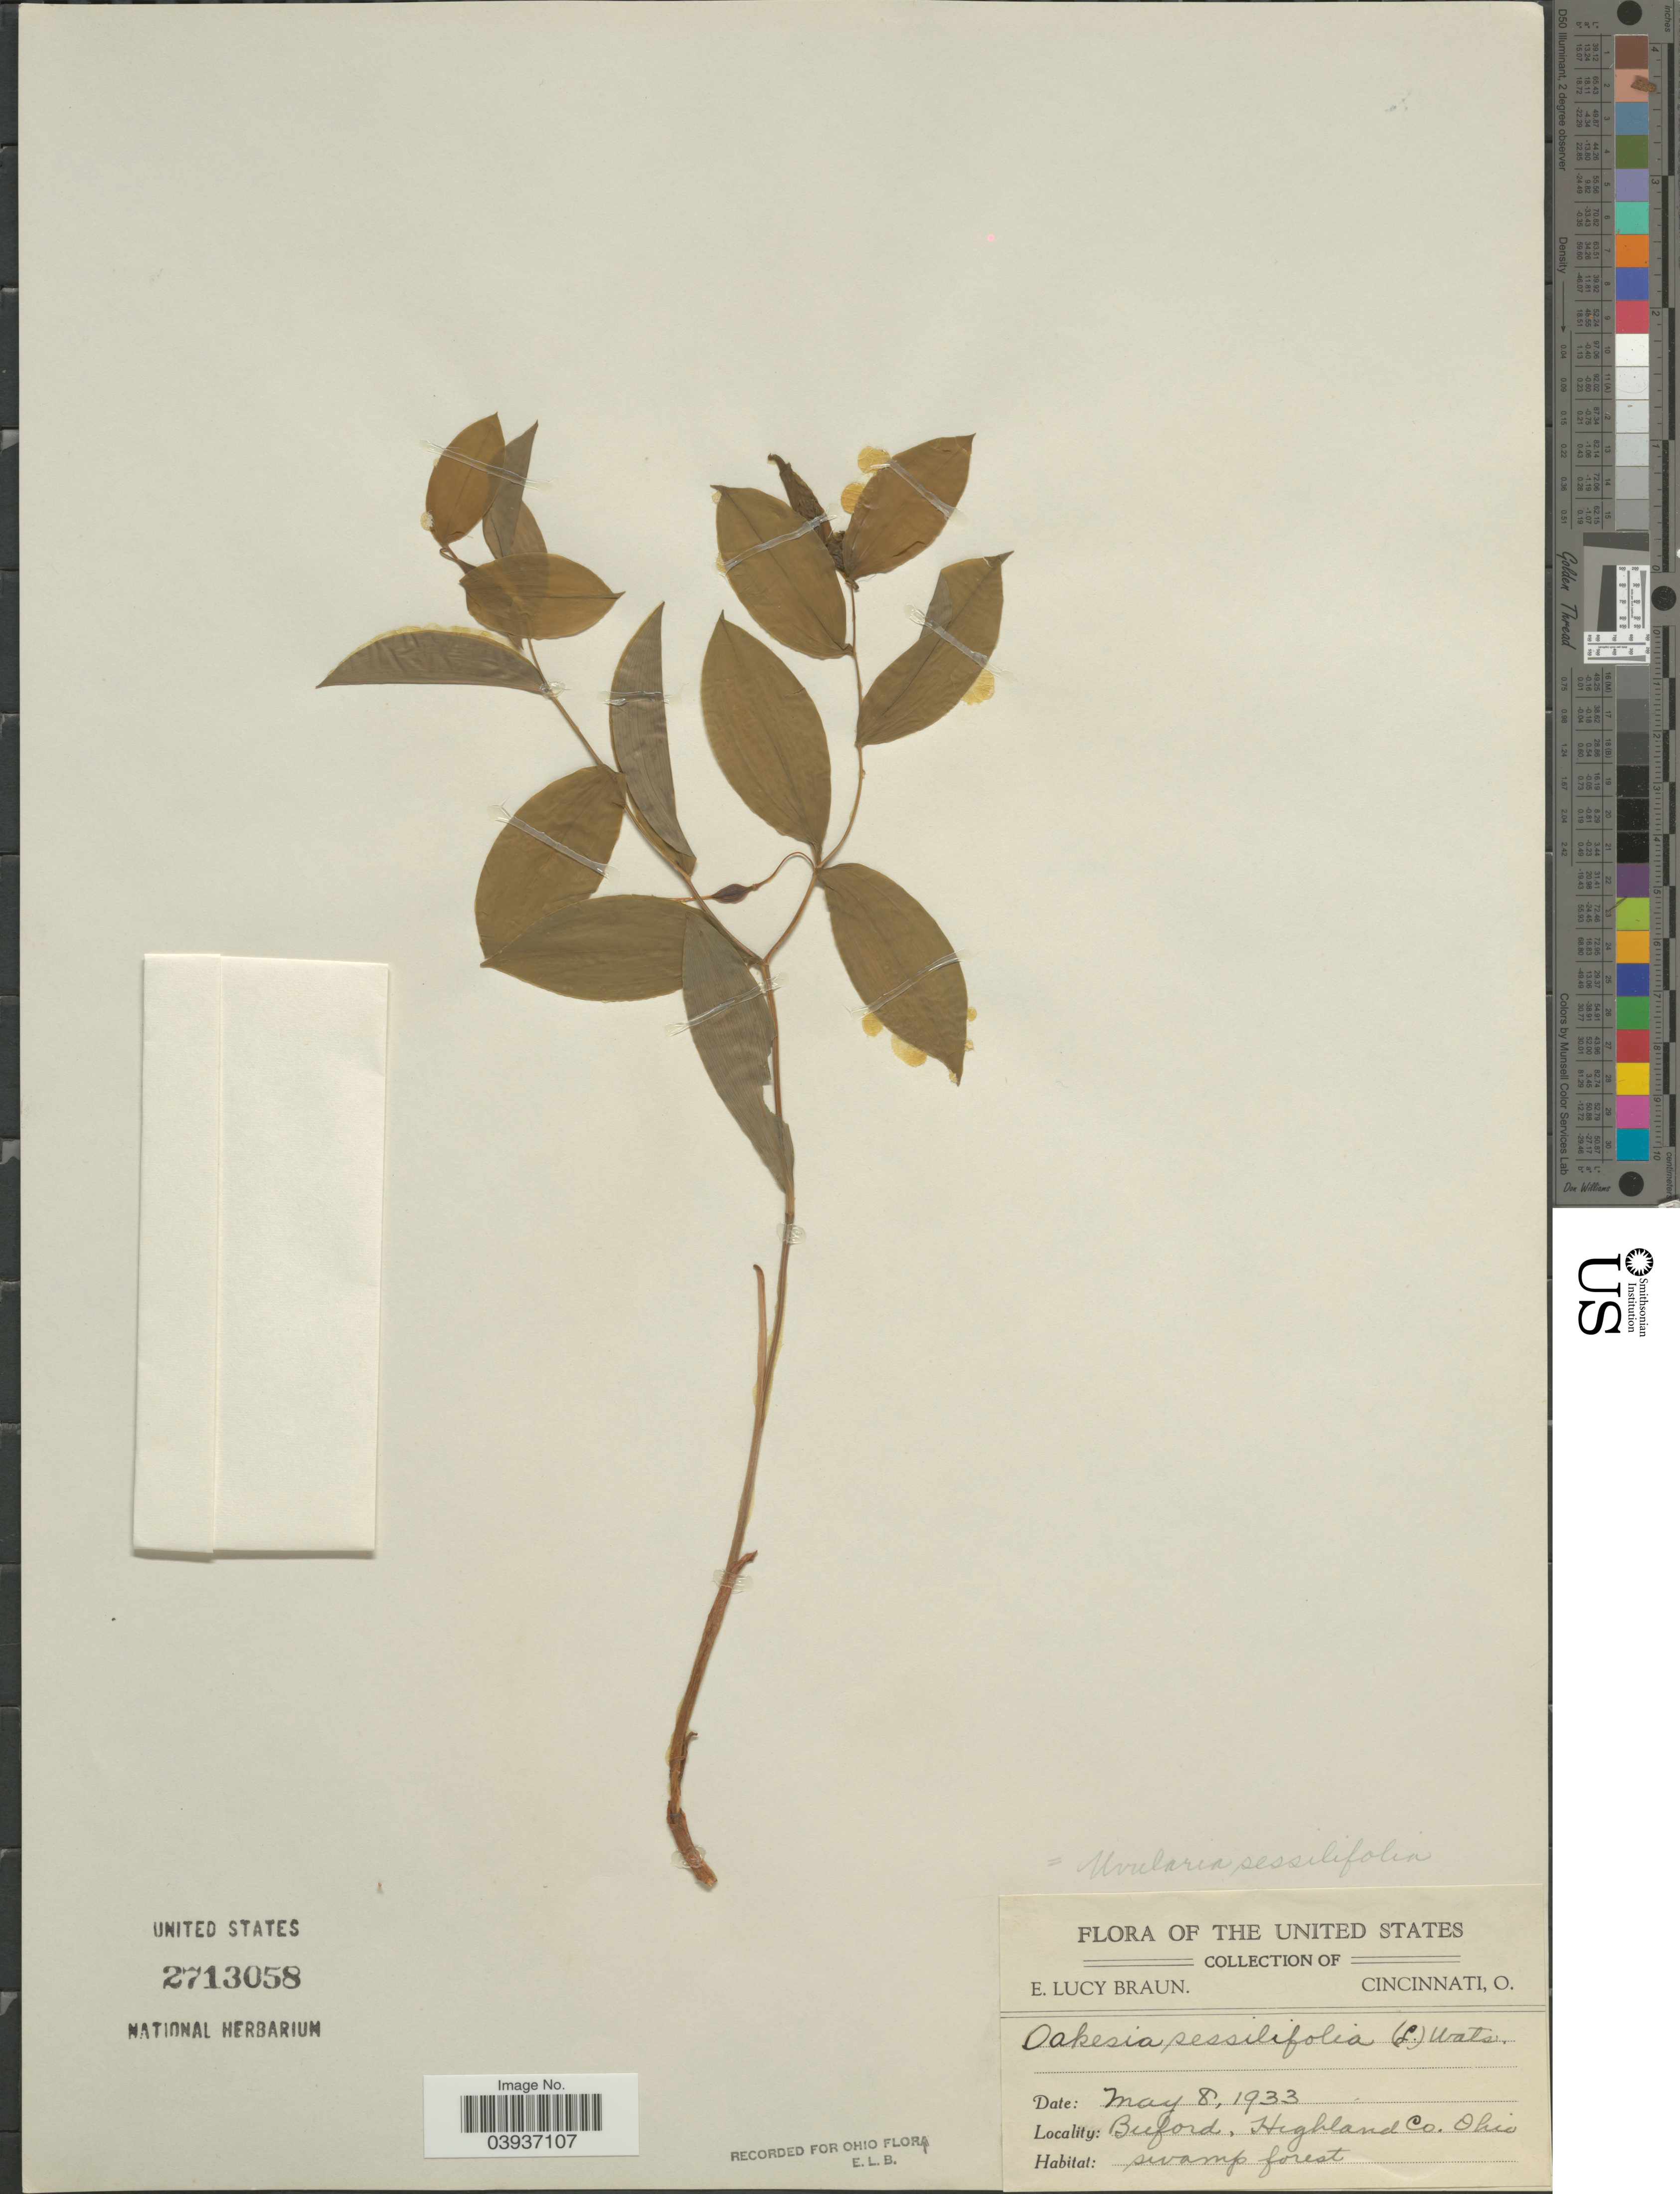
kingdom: Plantae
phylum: Tracheophyta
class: Liliopsida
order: Liliales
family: Colchicaceae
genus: Uvularia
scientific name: Uvularia sessilifolia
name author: L.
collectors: E. L. Braun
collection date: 1933-05-08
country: United States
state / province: Ohio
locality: Buford, Highland Co.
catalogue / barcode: US 2713058